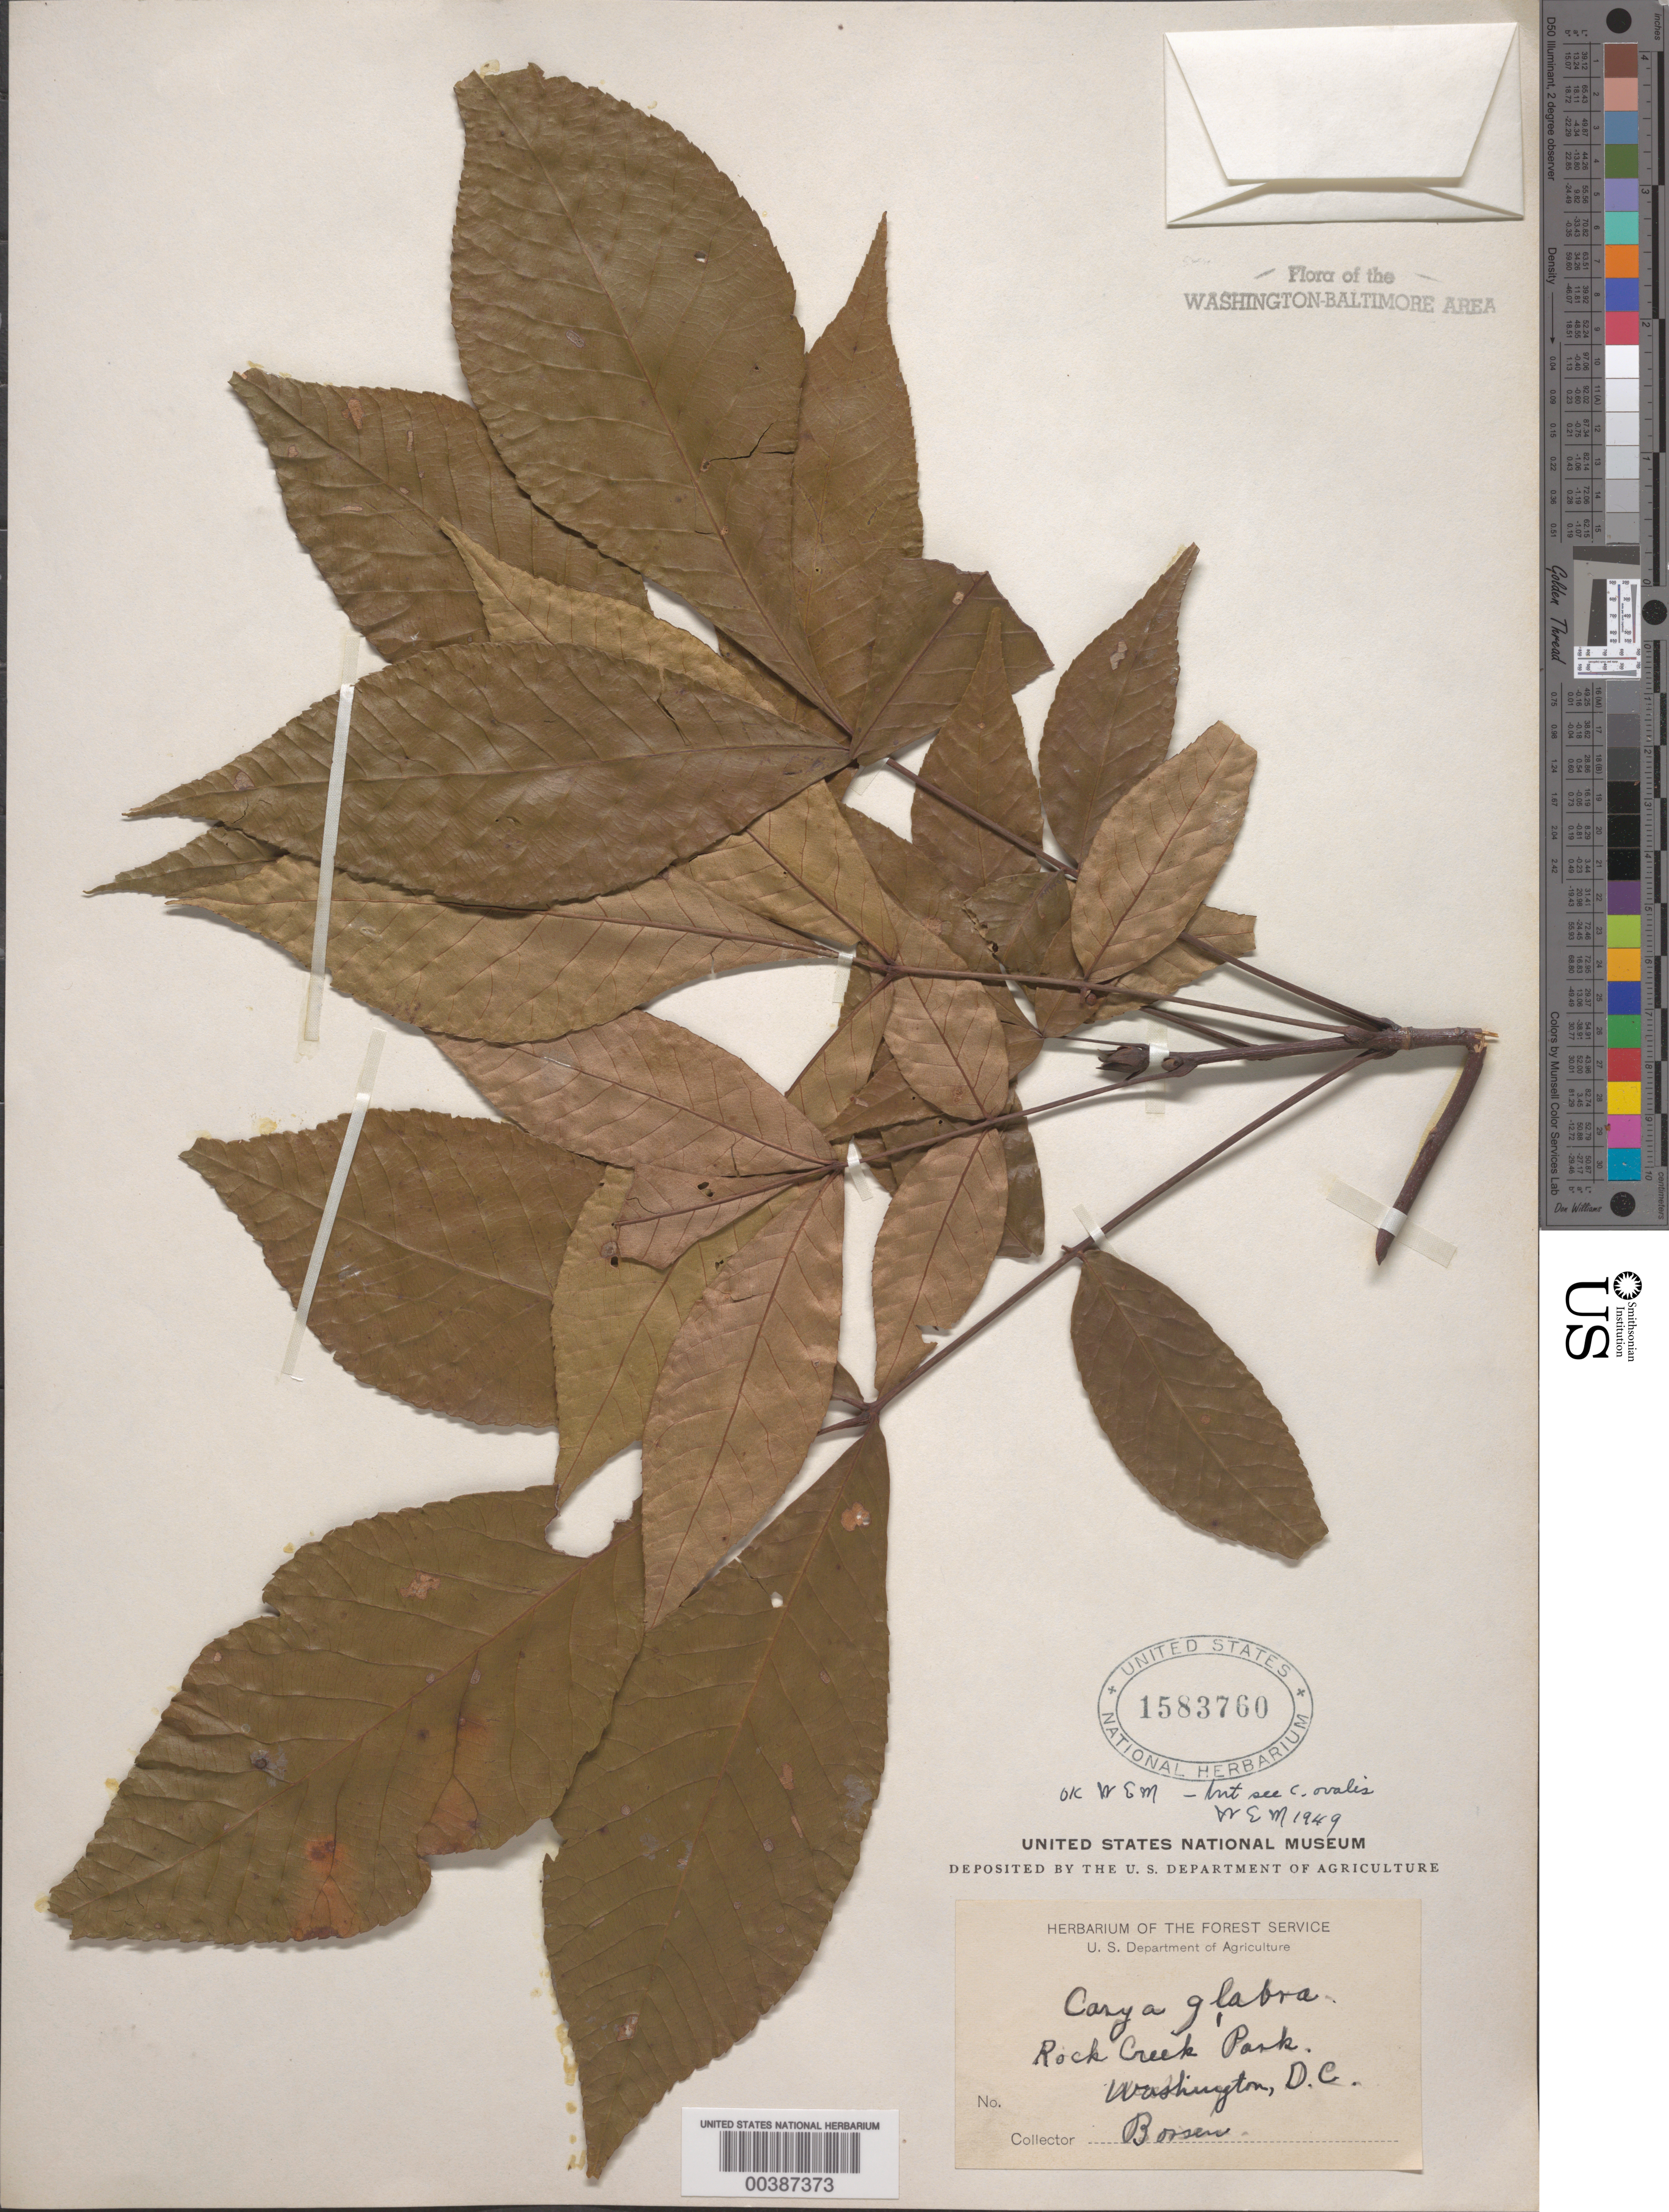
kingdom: Plantae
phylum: Tracheophyta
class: Magnoliopsida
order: Fagales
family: Juglandaceae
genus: Carya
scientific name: Carya glabra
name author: (Mill.) Sweet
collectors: -. Bossen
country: United States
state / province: District of Columbia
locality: Rock Creek Park Rock Creek Park and vicinity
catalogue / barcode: US 1583760